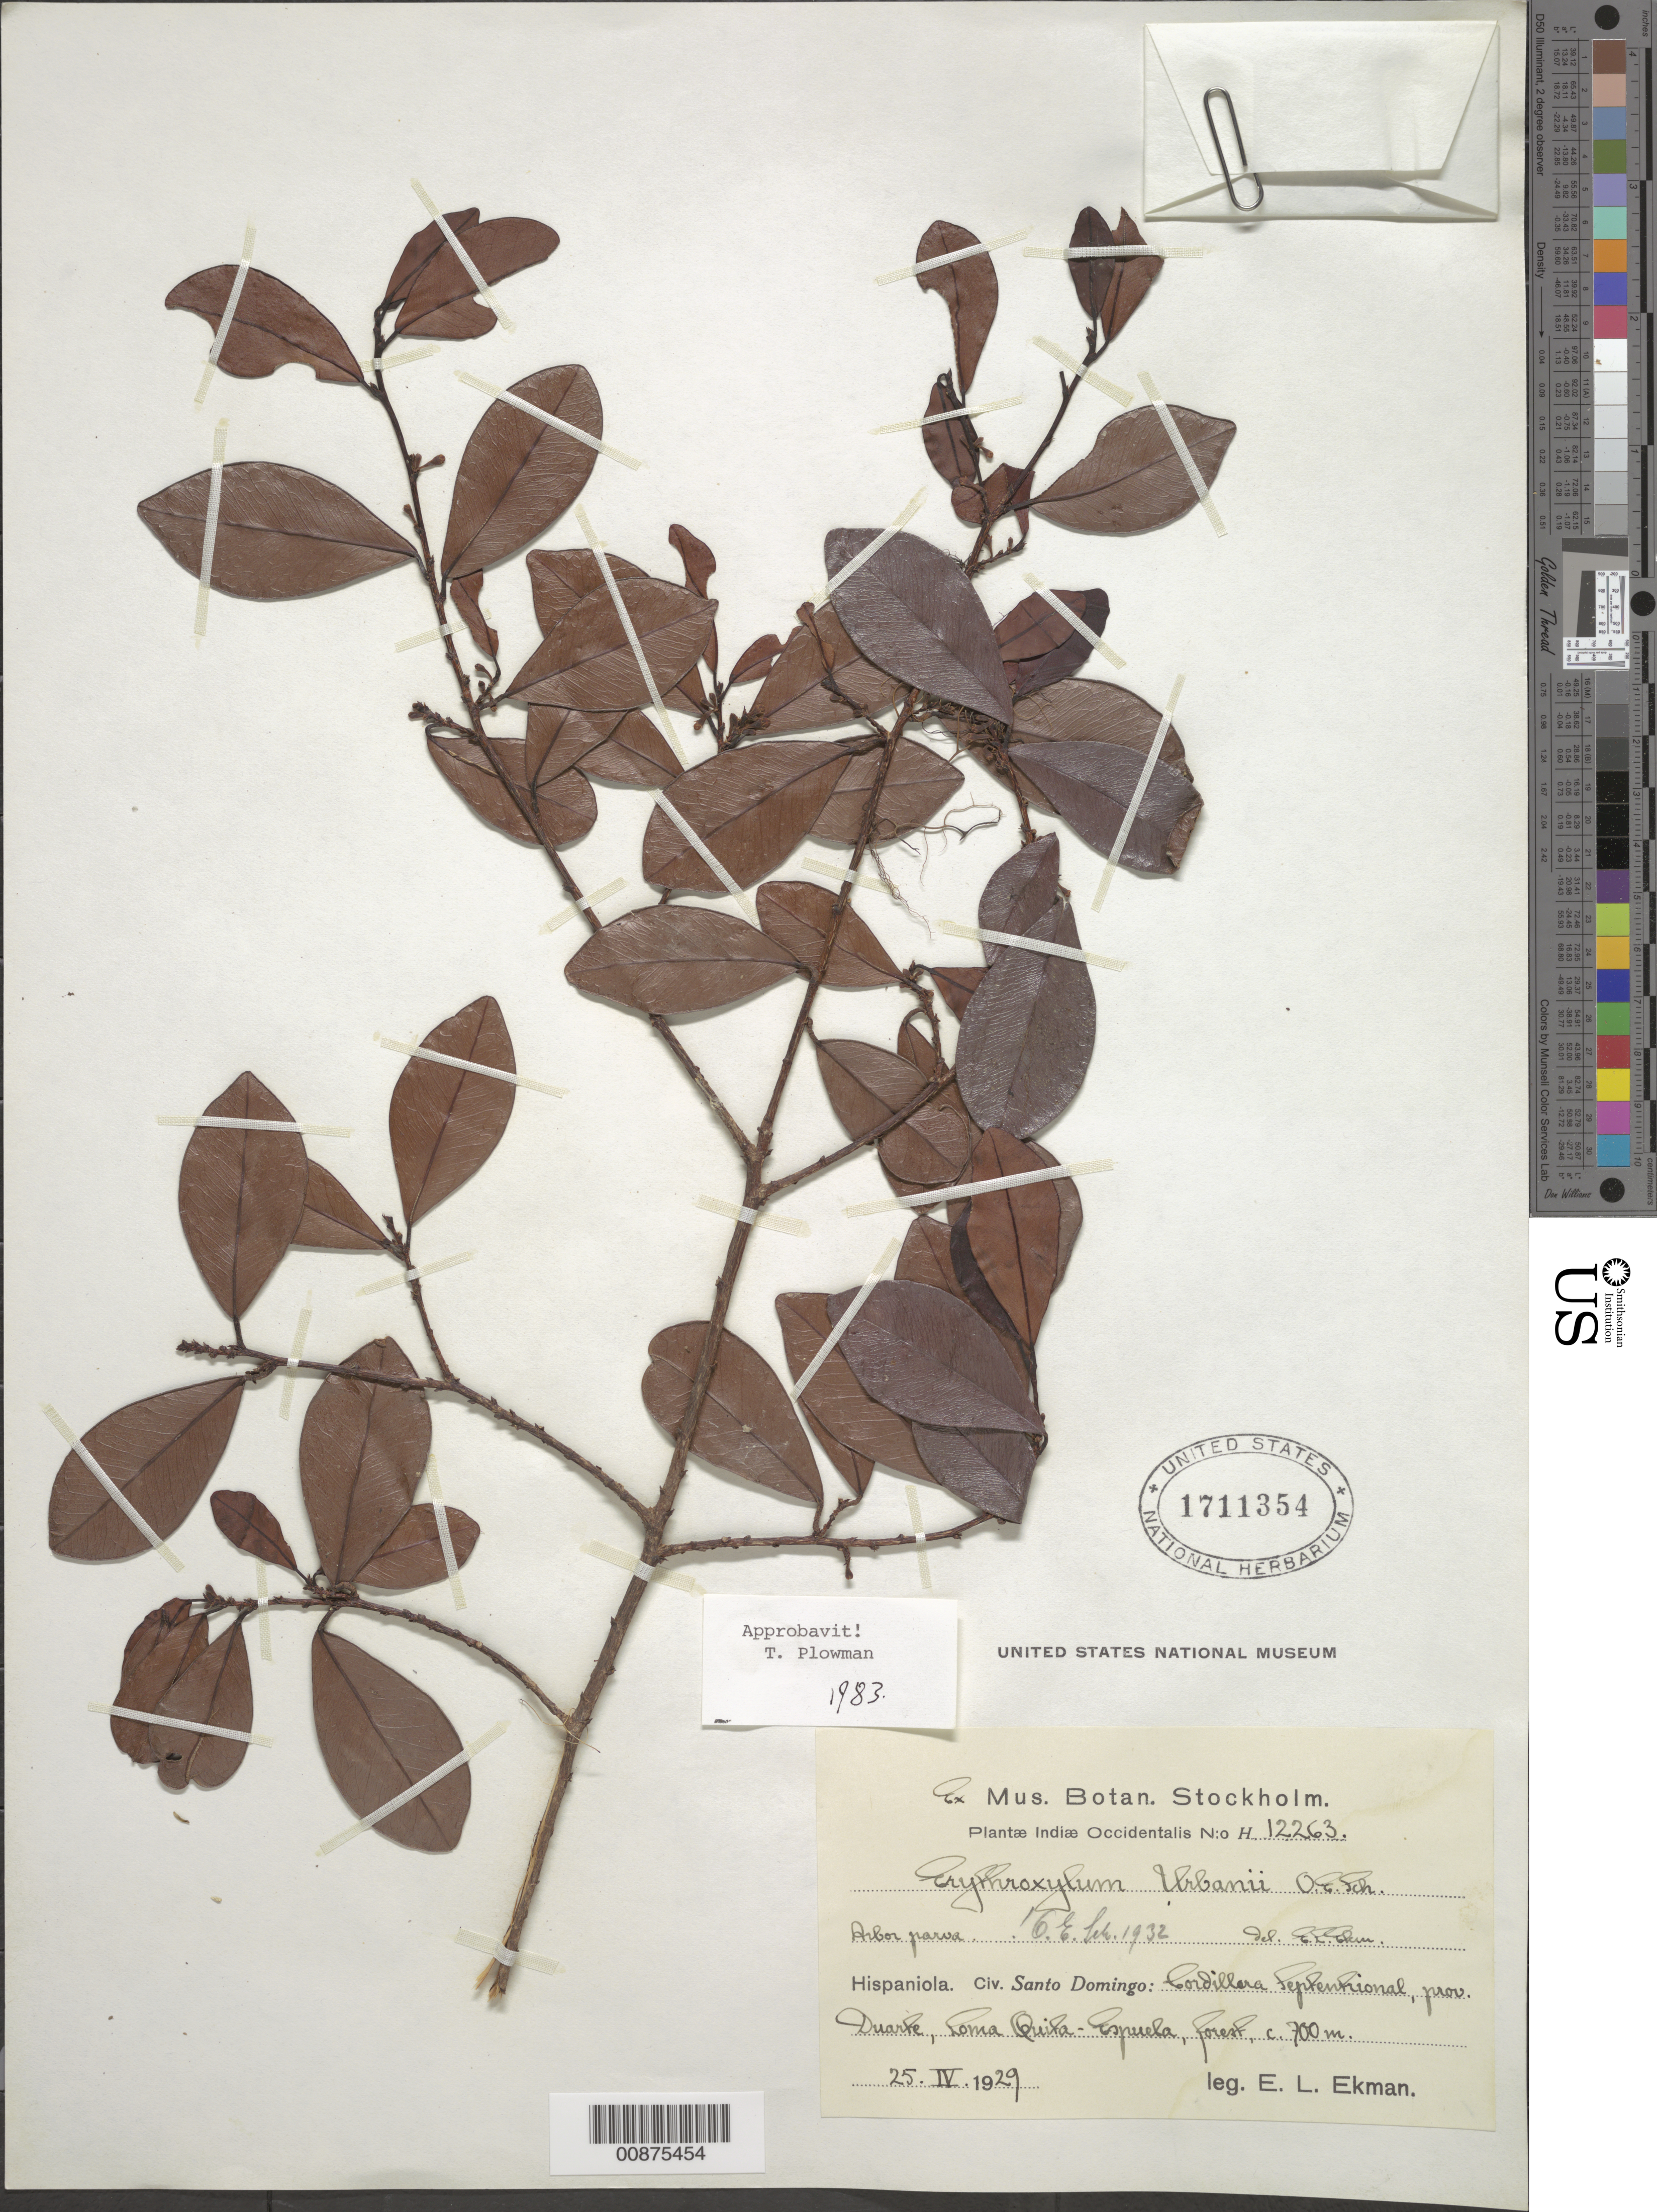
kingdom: Plantae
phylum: Tracheophyta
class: Magnoliopsida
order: Malpighiales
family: Erythroxylaceae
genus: Erythroxylum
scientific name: Erythroxylum urbanii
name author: O.E. Schulz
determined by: Plowman, Timothy C.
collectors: E. L. Ekman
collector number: H 12263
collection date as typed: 25 Apr 1929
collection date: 1929-04-25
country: Dominican Republic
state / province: Duarte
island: Hispaniola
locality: Cordillera Septentrional, Loma Quita-Espuela.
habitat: Forest.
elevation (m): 700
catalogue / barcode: US 1711354